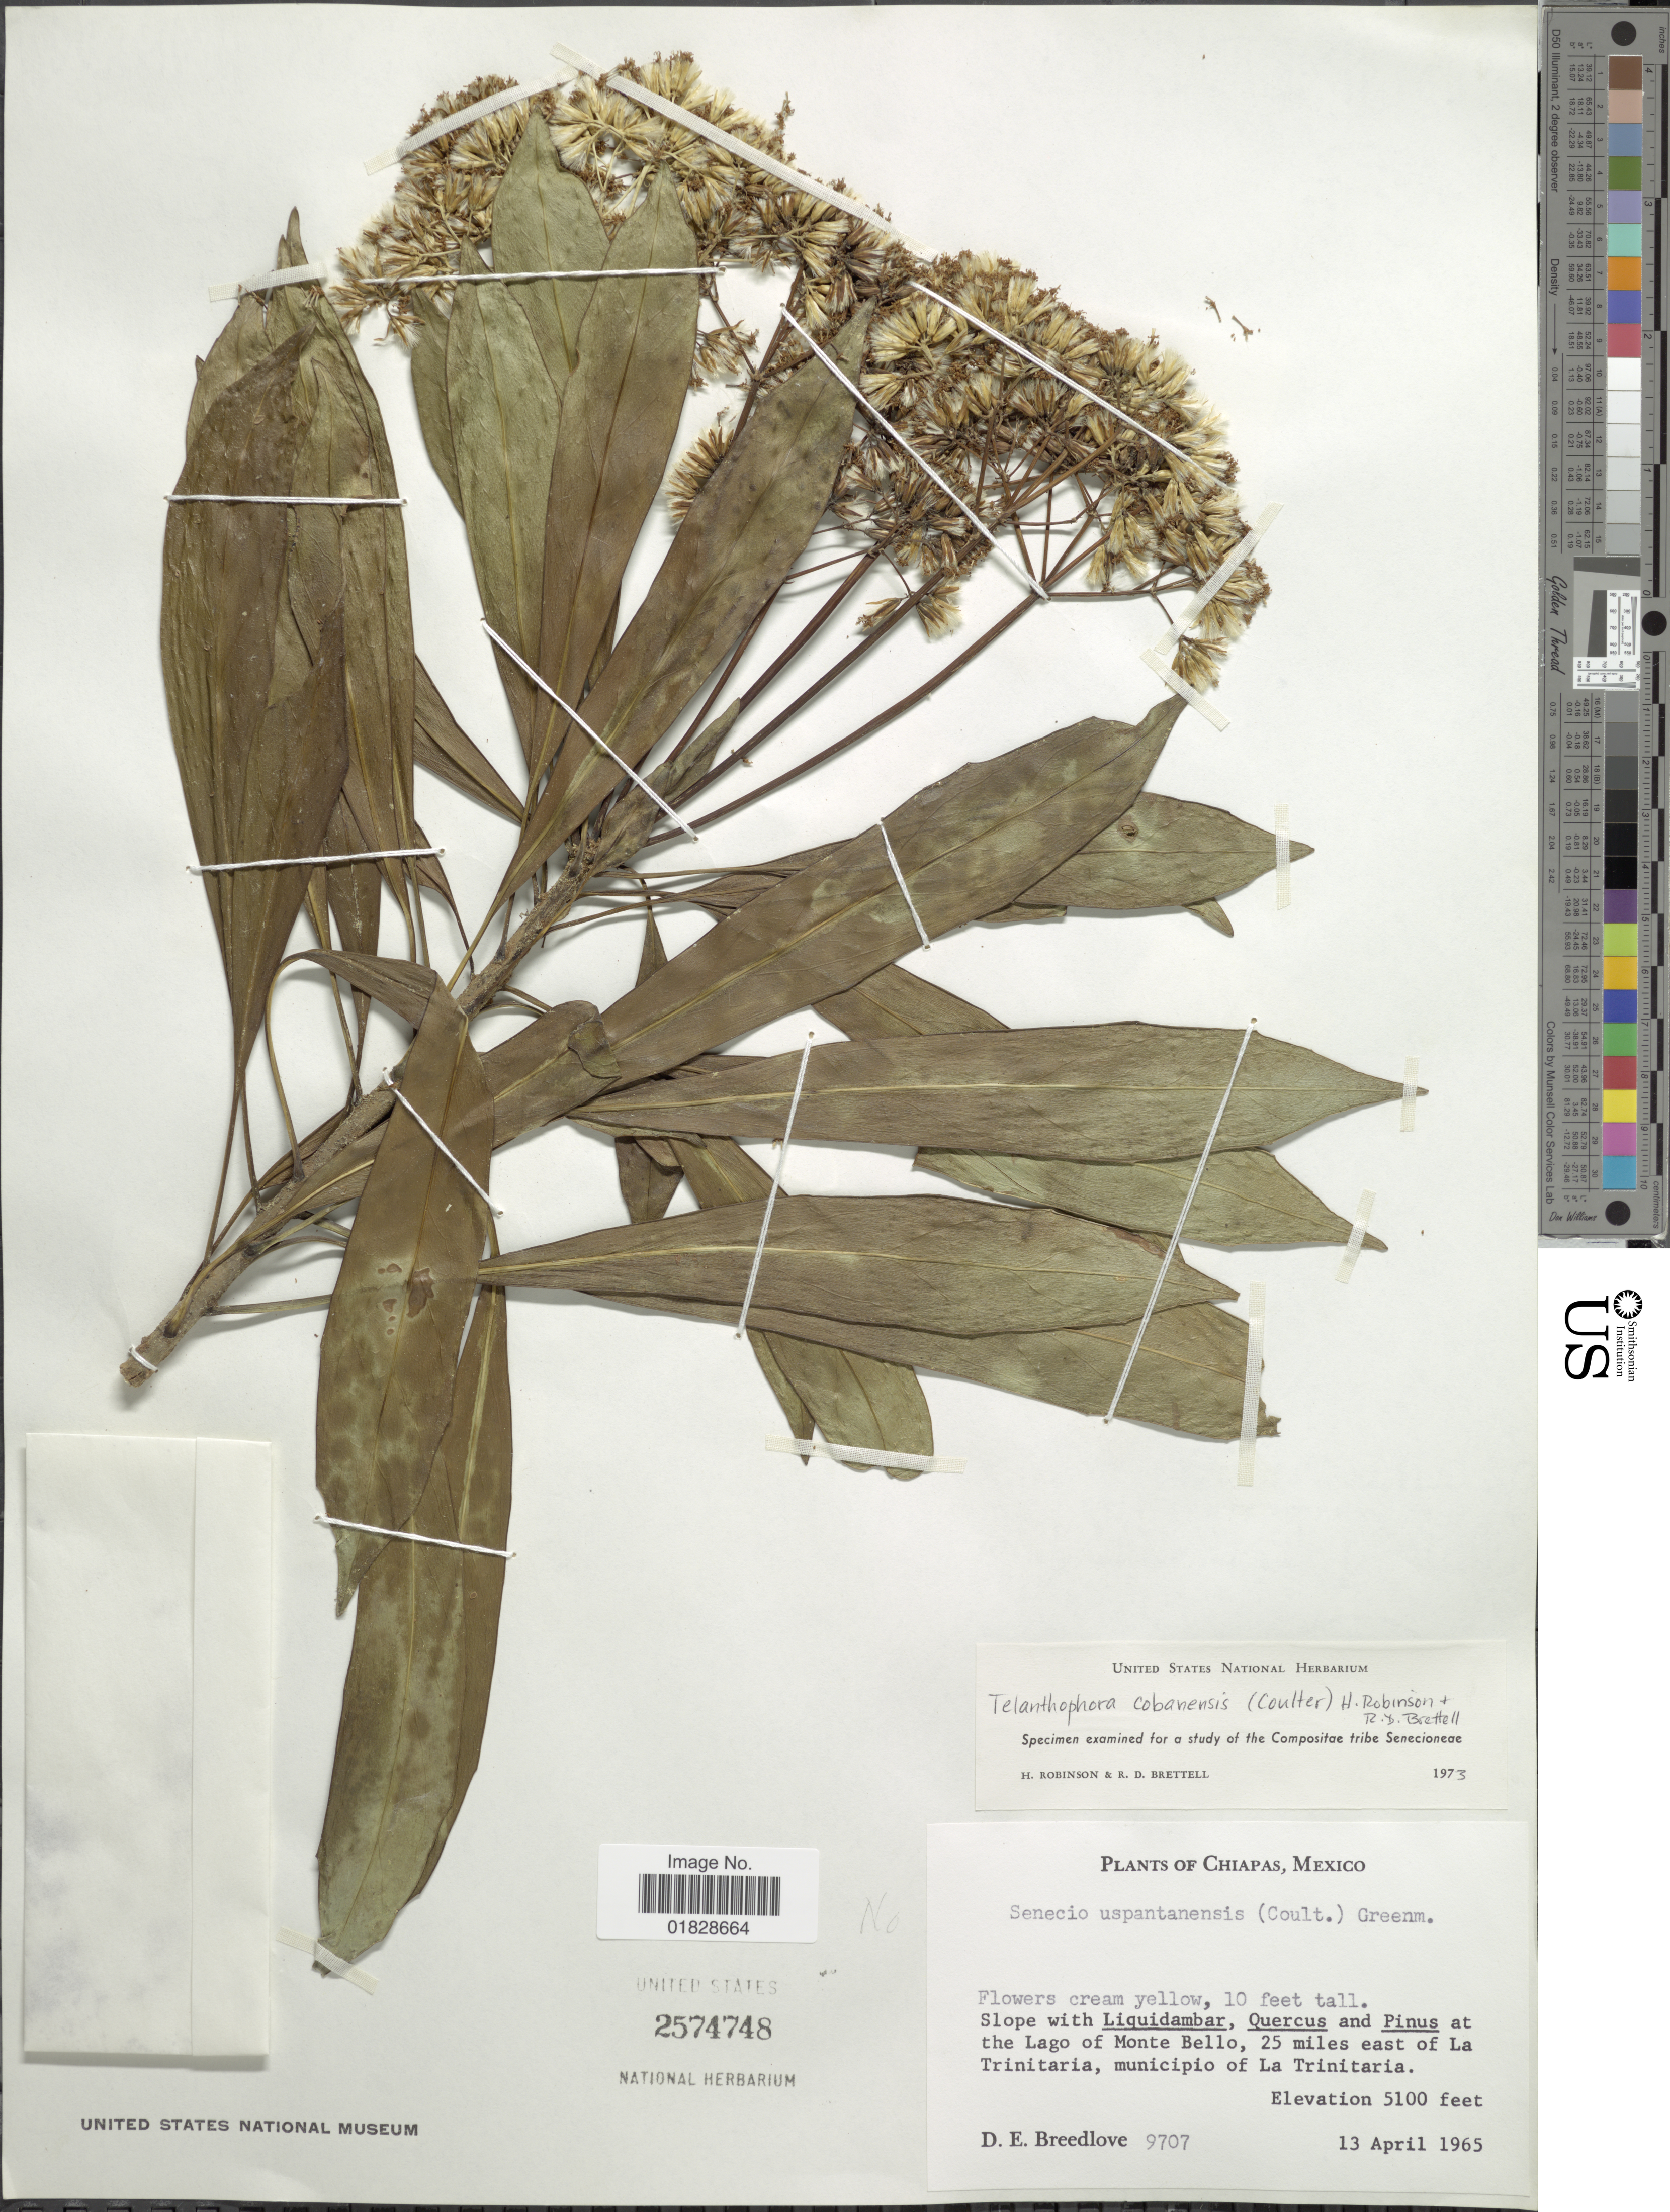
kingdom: Plantae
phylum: Tracheophyta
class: Magnoliopsida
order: Asterales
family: Asteraceae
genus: Telanthophora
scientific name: Telanthophora cobanensis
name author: (J.M. Coult.) H. Rob. & Brettell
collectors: D. E. Breedlove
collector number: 9707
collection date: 1965-04-13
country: Mexico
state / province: Chiapas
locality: At the Lago of Monte Bello, 25 miles east of La Trinitaria, municipio of La Trinitaria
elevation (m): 1554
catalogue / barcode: US 2574748